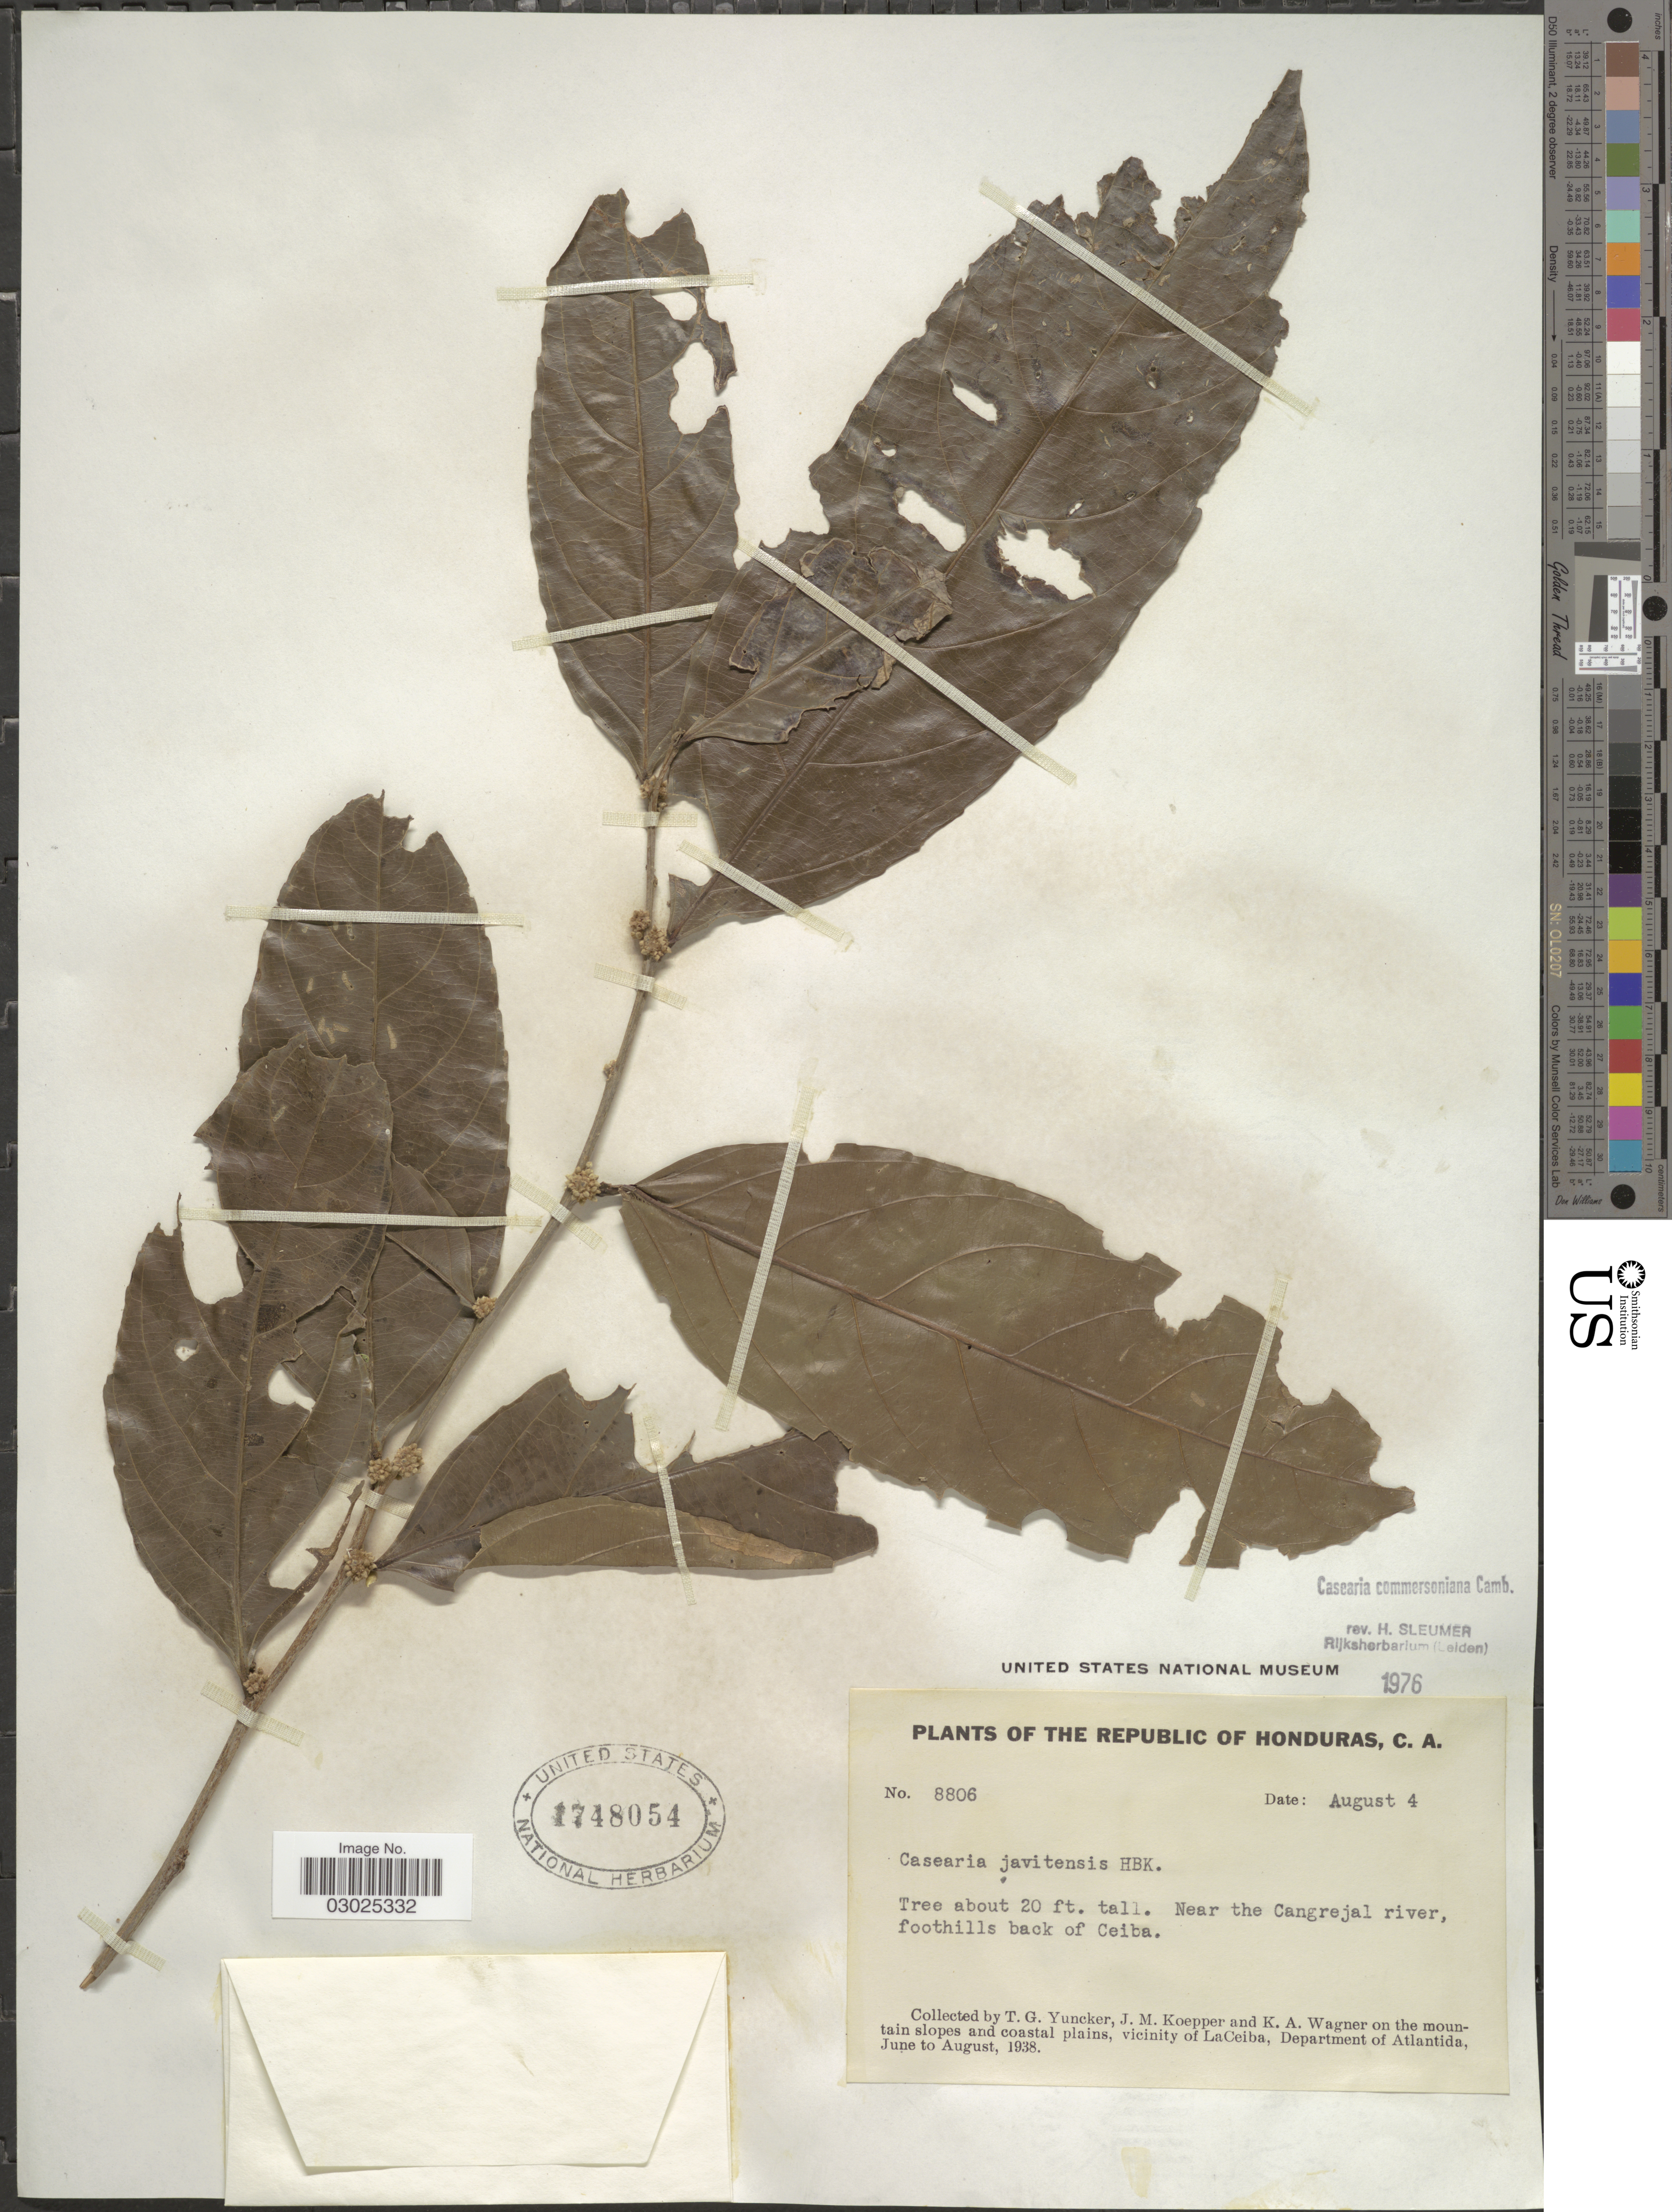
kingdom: Plantae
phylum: Tracheophyta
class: Magnoliopsida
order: Malpighiales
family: Salicaceae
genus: Piparea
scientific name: Piparea dentata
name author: Aubl.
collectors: T. G. Yuncker, J. M. Koepper & K. A. Wagner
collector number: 8806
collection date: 1938-08-04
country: Honduras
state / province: Atlántida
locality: Mountain slopes and coastal plains, vicinity of LaCeiba. Near the Cangrejal river, foothills back of Ceiba.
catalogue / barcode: US 1748054